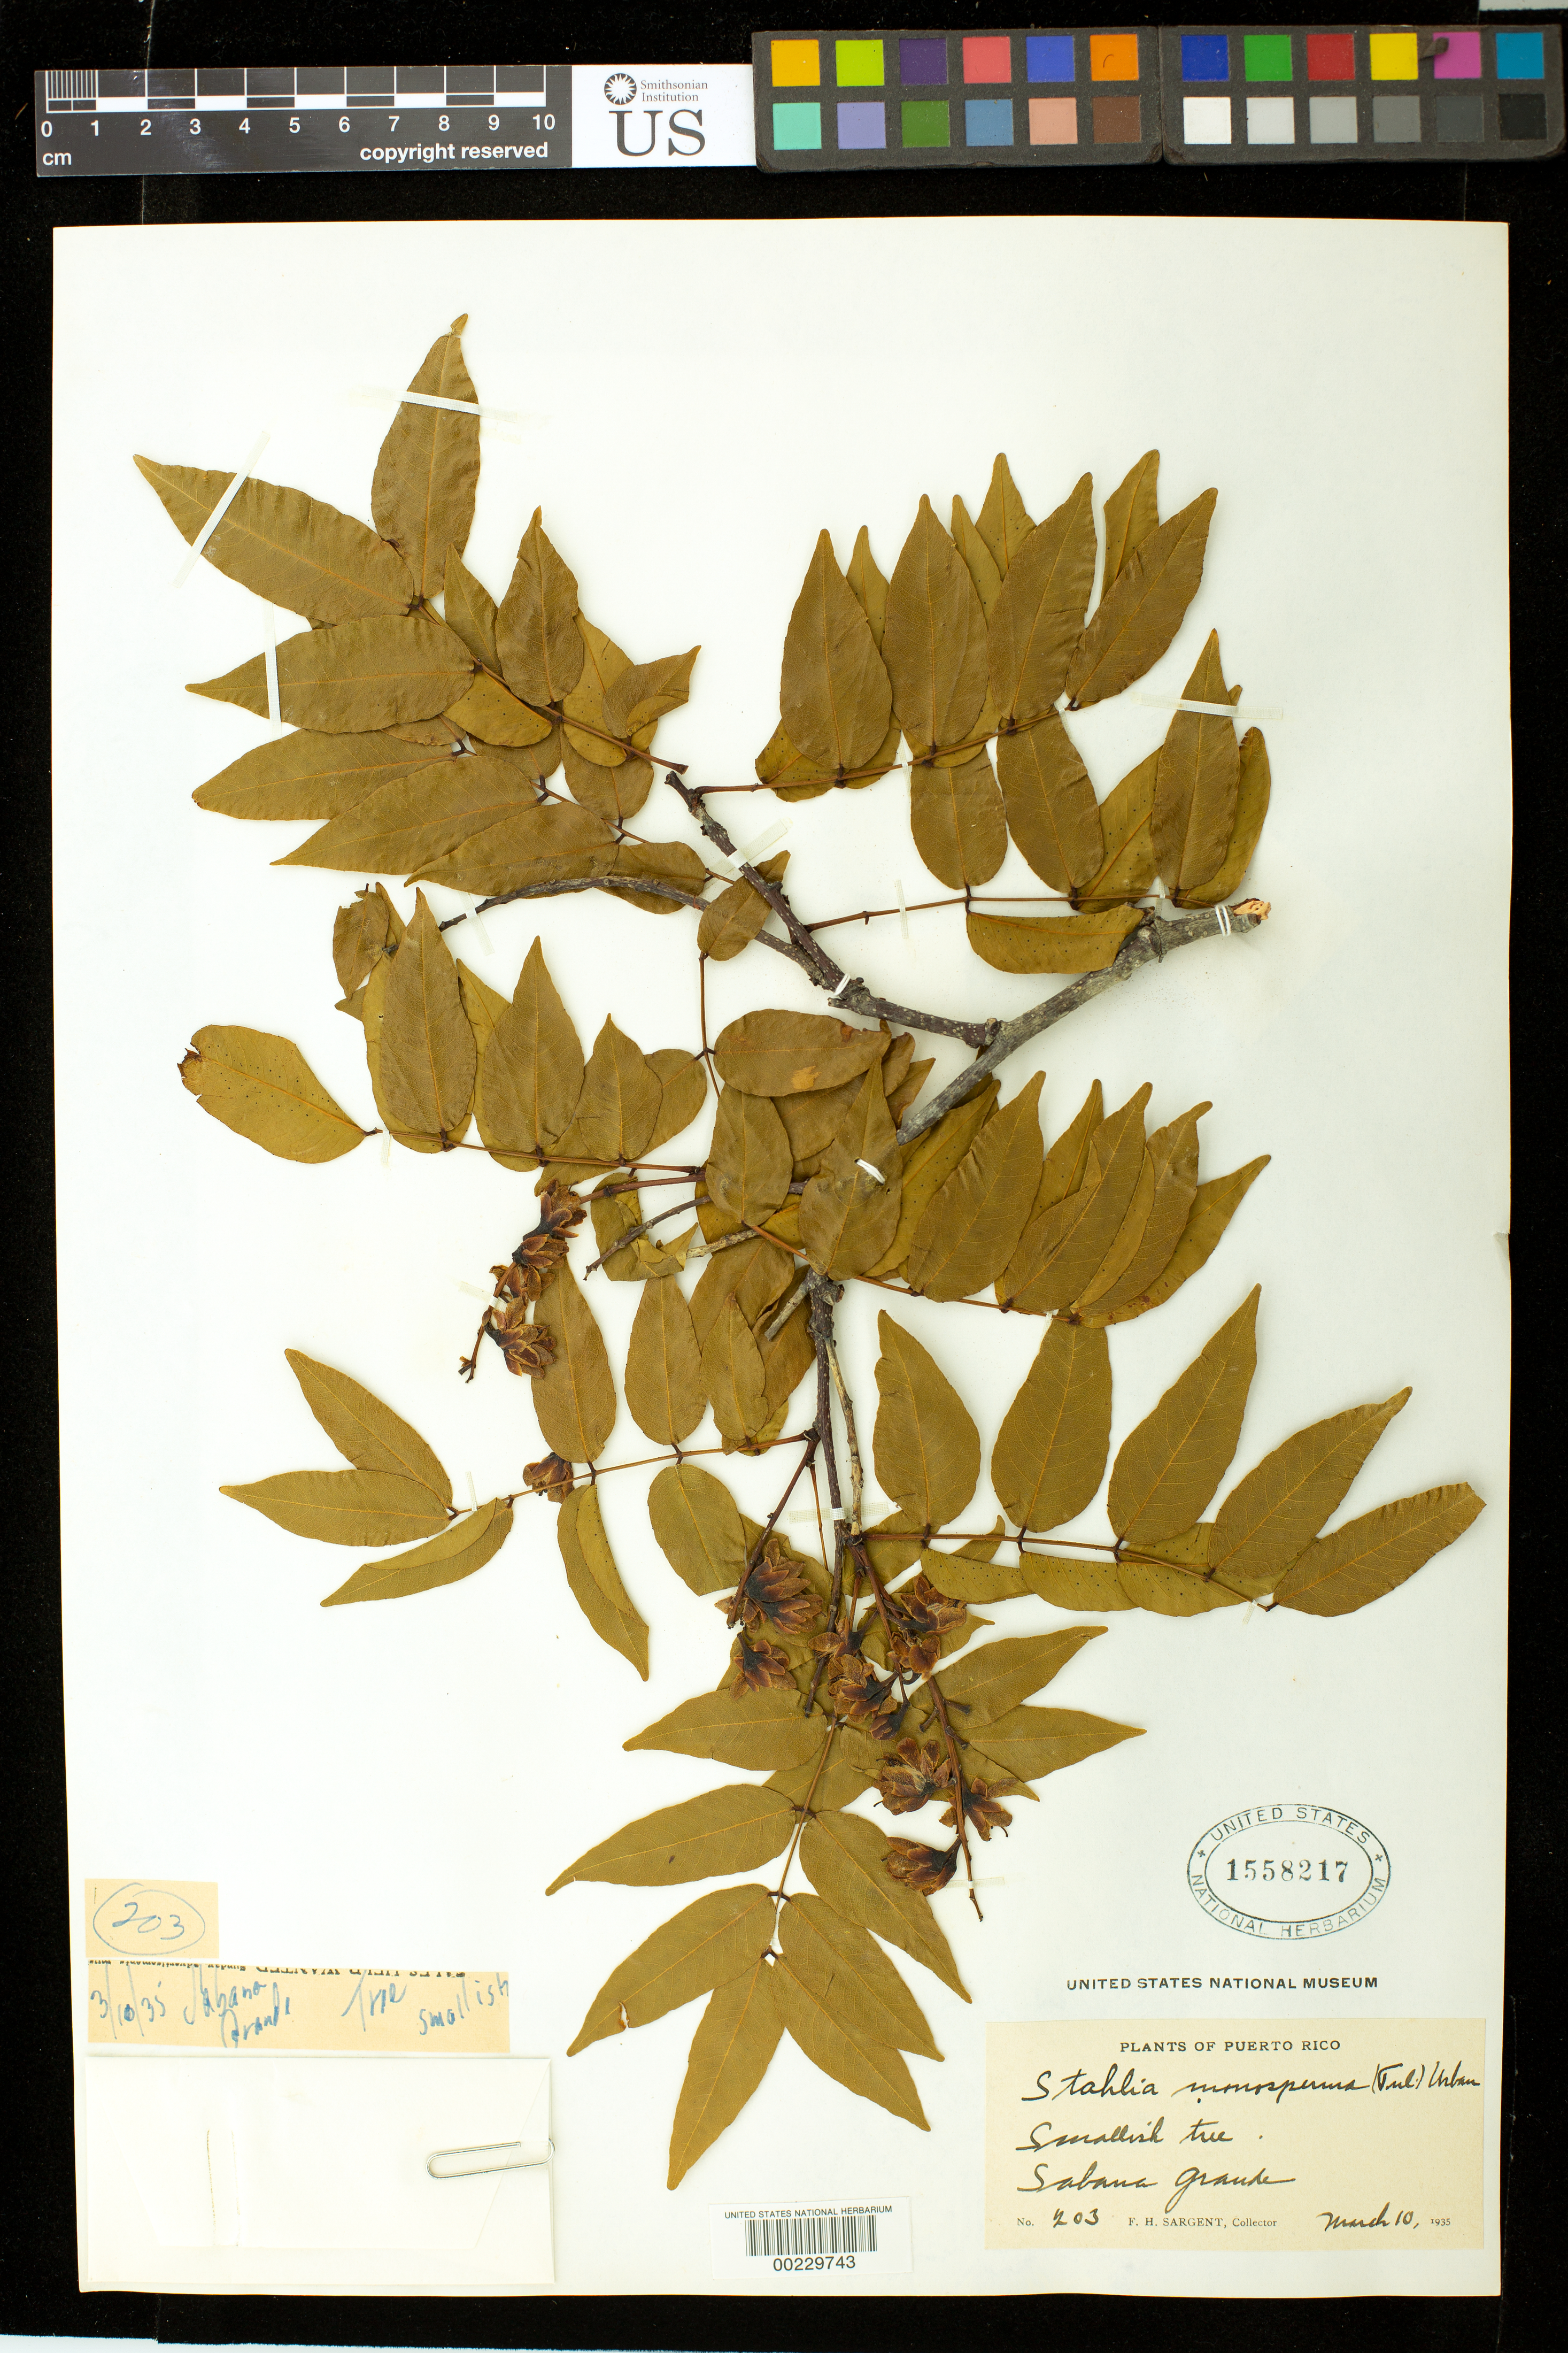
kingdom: Plantae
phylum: Tracheophyta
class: Magnoliopsida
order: Fabales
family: Fabaceae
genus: Libidibia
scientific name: Libidibia monosperma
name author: (Tul.) Gagnon & G.P. Lewis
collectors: F. H. Sargent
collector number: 203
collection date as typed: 10 Mar 1935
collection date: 1935-03-10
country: Puerto Rico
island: Greater Antilles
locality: Sabana grande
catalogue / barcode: US 1558217